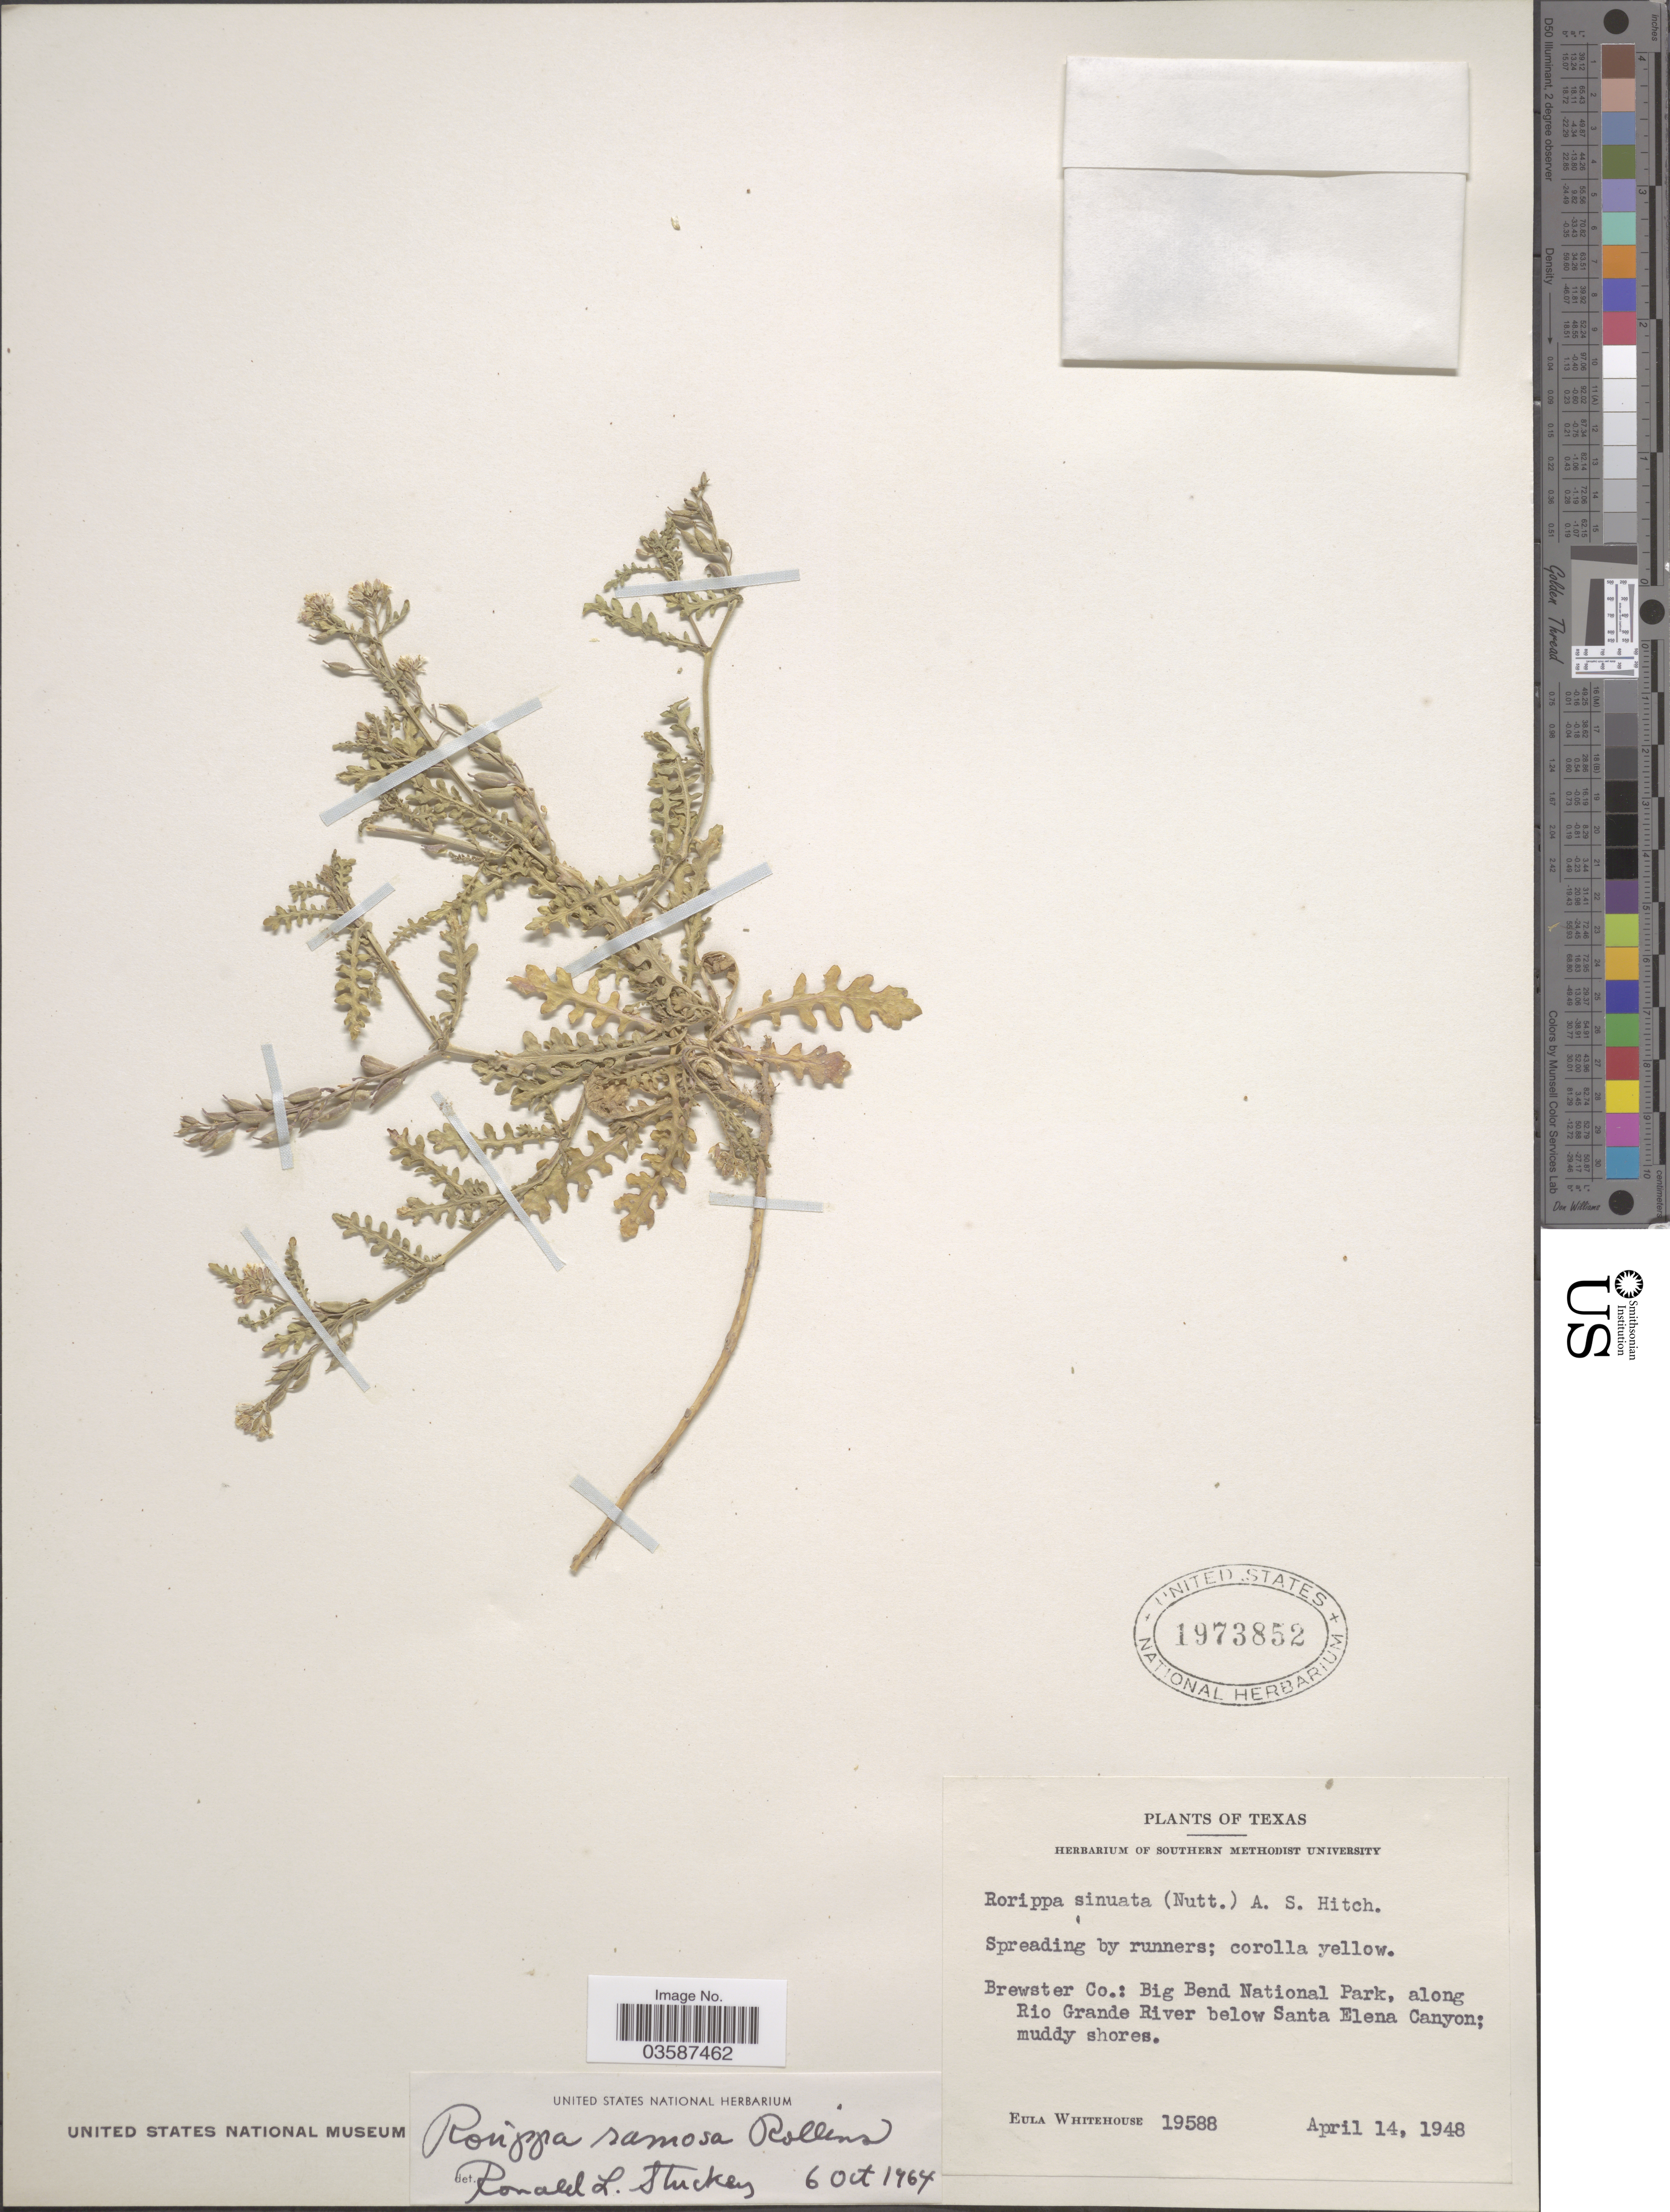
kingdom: Plantae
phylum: Tracheophyta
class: Magnoliopsida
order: Brassicales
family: Brassicaceae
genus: Rorippa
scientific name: Rorippa ramosa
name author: Rollins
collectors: E. Whitehouse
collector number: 19588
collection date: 1948-04-14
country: United States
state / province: Texas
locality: Brewster Co.: Big Bend National Park, along Rio Grande River below Santa Elena Canyon.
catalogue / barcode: US 1973852